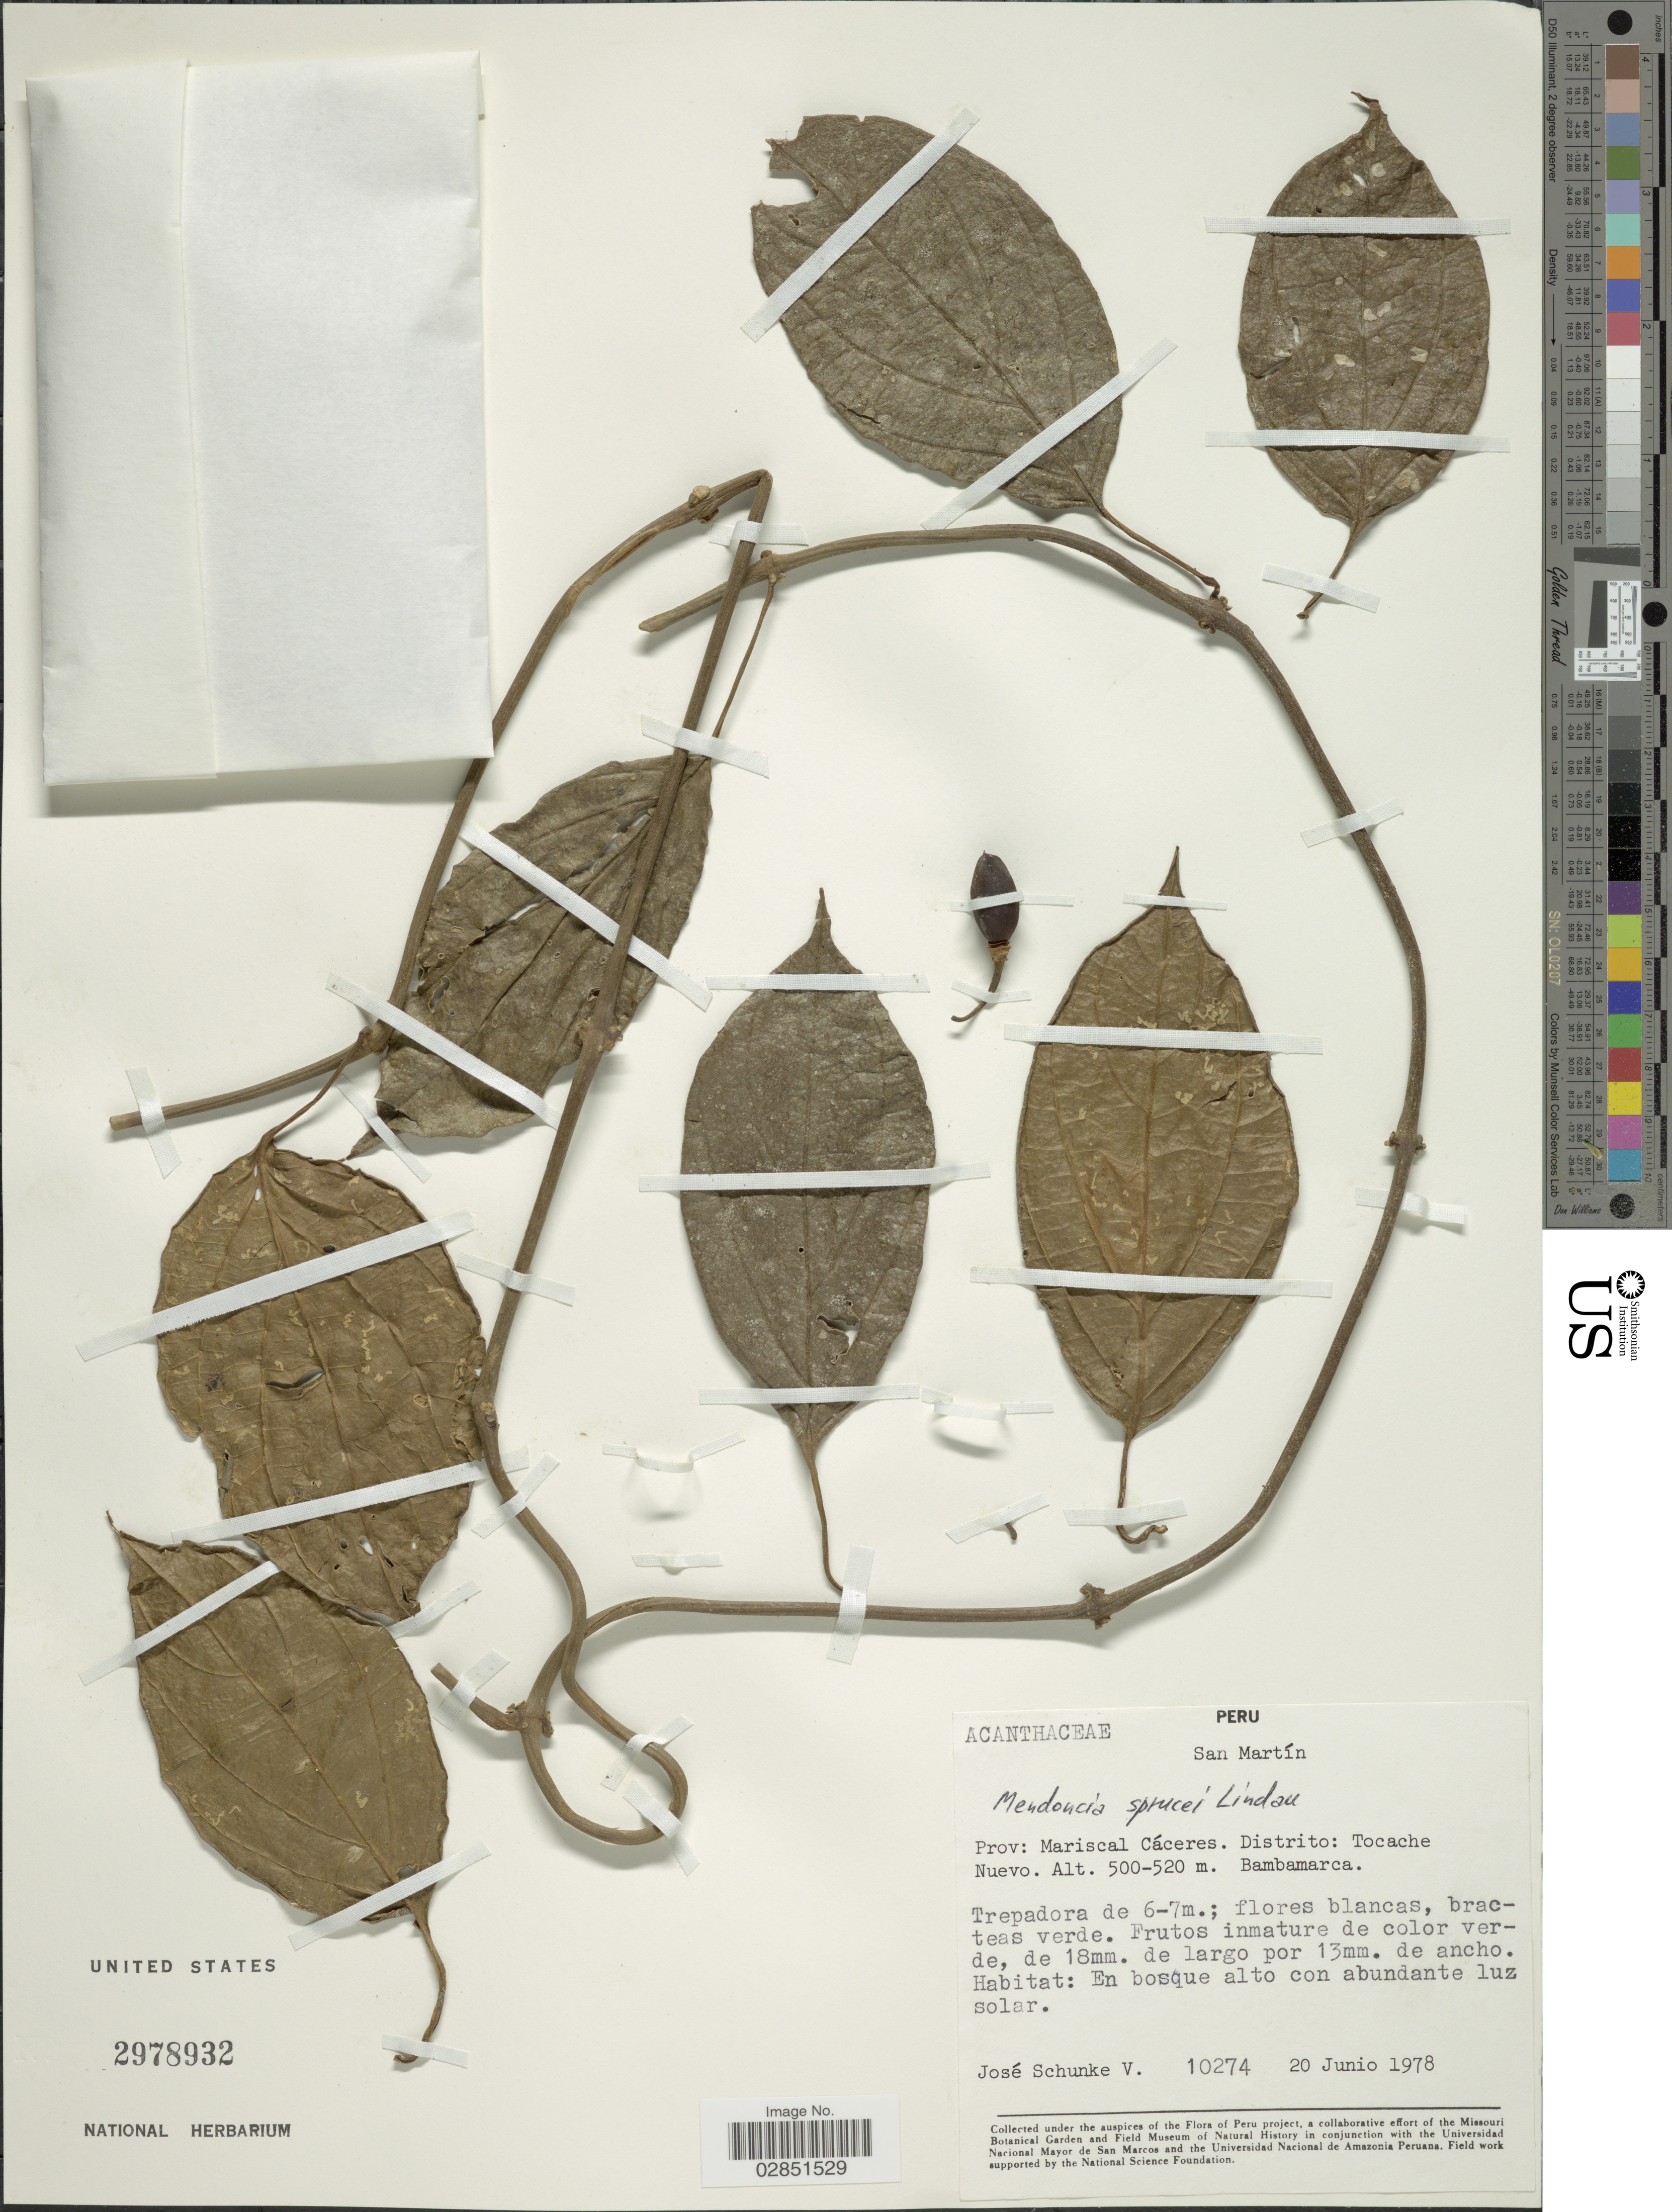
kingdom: Plantae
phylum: Tracheophyta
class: Magnoliopsida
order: Lamiales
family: Acanthaceae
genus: Mendoncia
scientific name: Mendoncia sprucei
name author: Lindau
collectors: J. Schunke Vigo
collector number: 10274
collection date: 1978-06-20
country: Peru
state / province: San Martín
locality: Prov. Mariscal Cáceres. Distrito: Tocache Nuevo. Bambamarca.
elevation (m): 500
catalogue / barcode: US 2978932